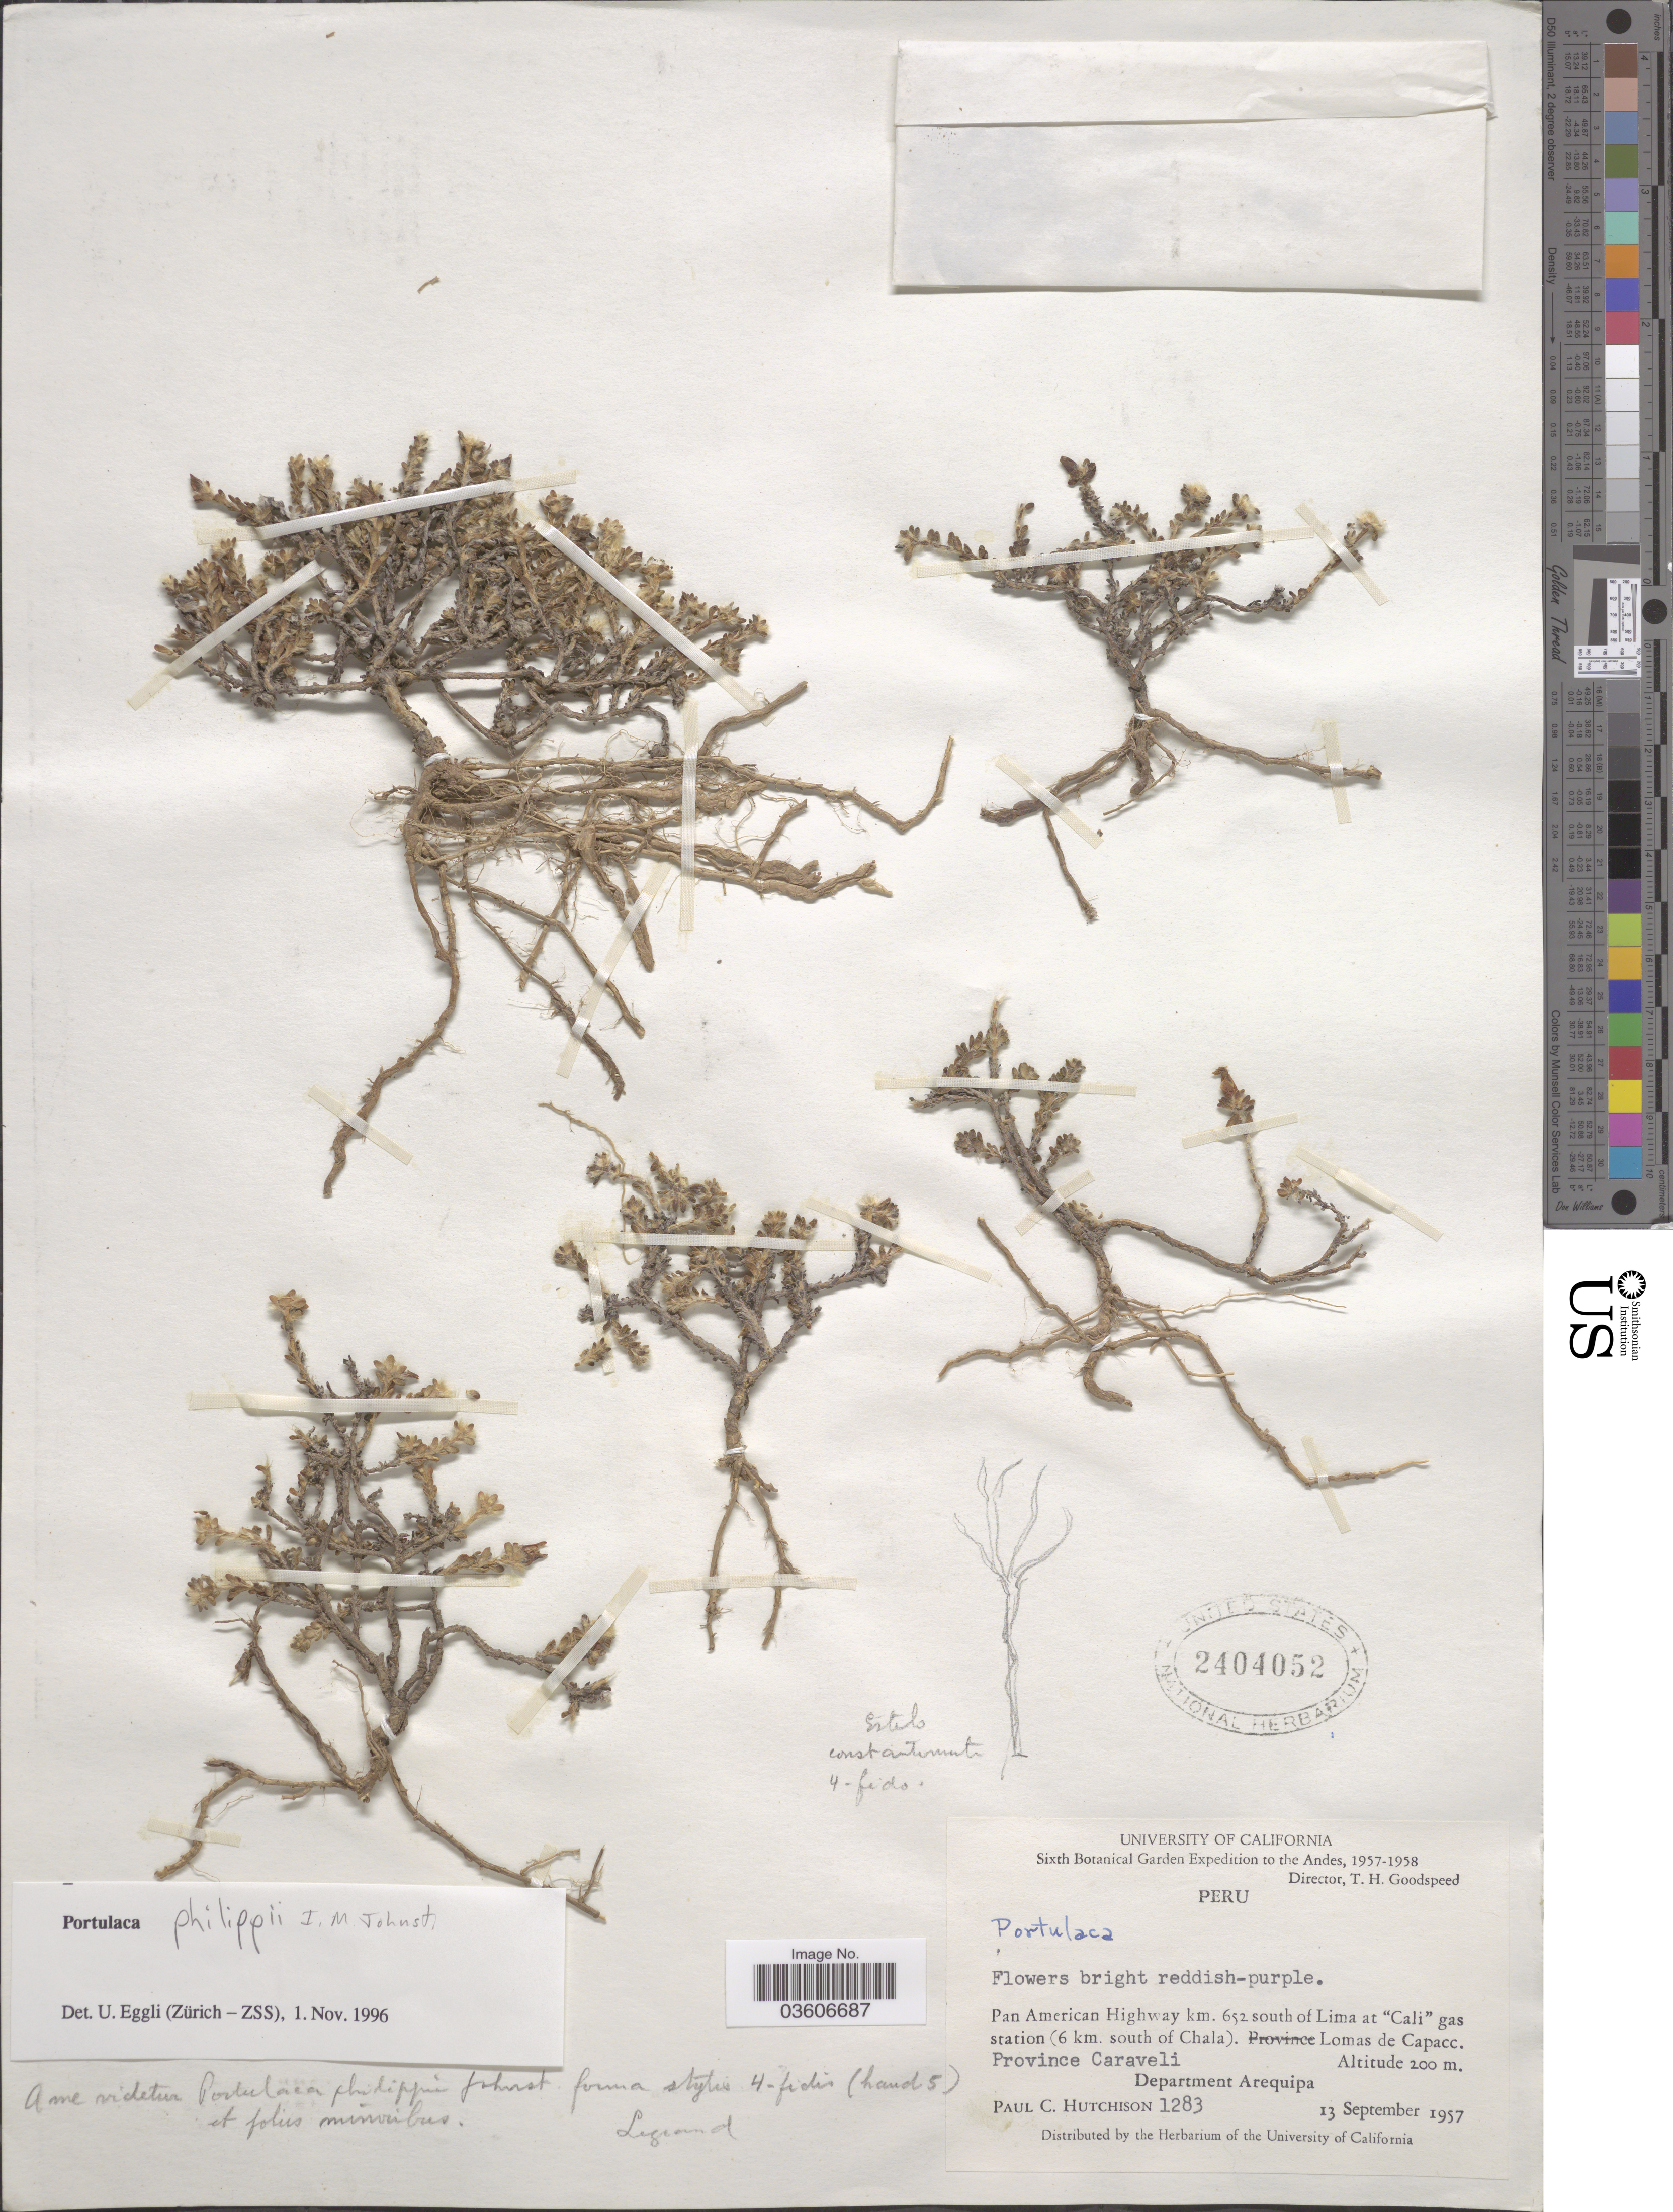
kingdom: Plantae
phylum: Tracheophyta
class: Magnoliopsida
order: Caryophyllales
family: Portulacaceae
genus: Portulaca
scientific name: Portulaca philippii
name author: I.M. Johnst.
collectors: P. C. Hutchison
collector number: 1283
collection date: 1957-09-13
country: Peru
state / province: Arequipa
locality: Andes. Pan American Highway km. 652 south of Lima at "Cali" gas station (6 km. south of Chala). Lomas de Capacc. Province Caraveli. Department Arequipa.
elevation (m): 200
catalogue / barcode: US 2404052